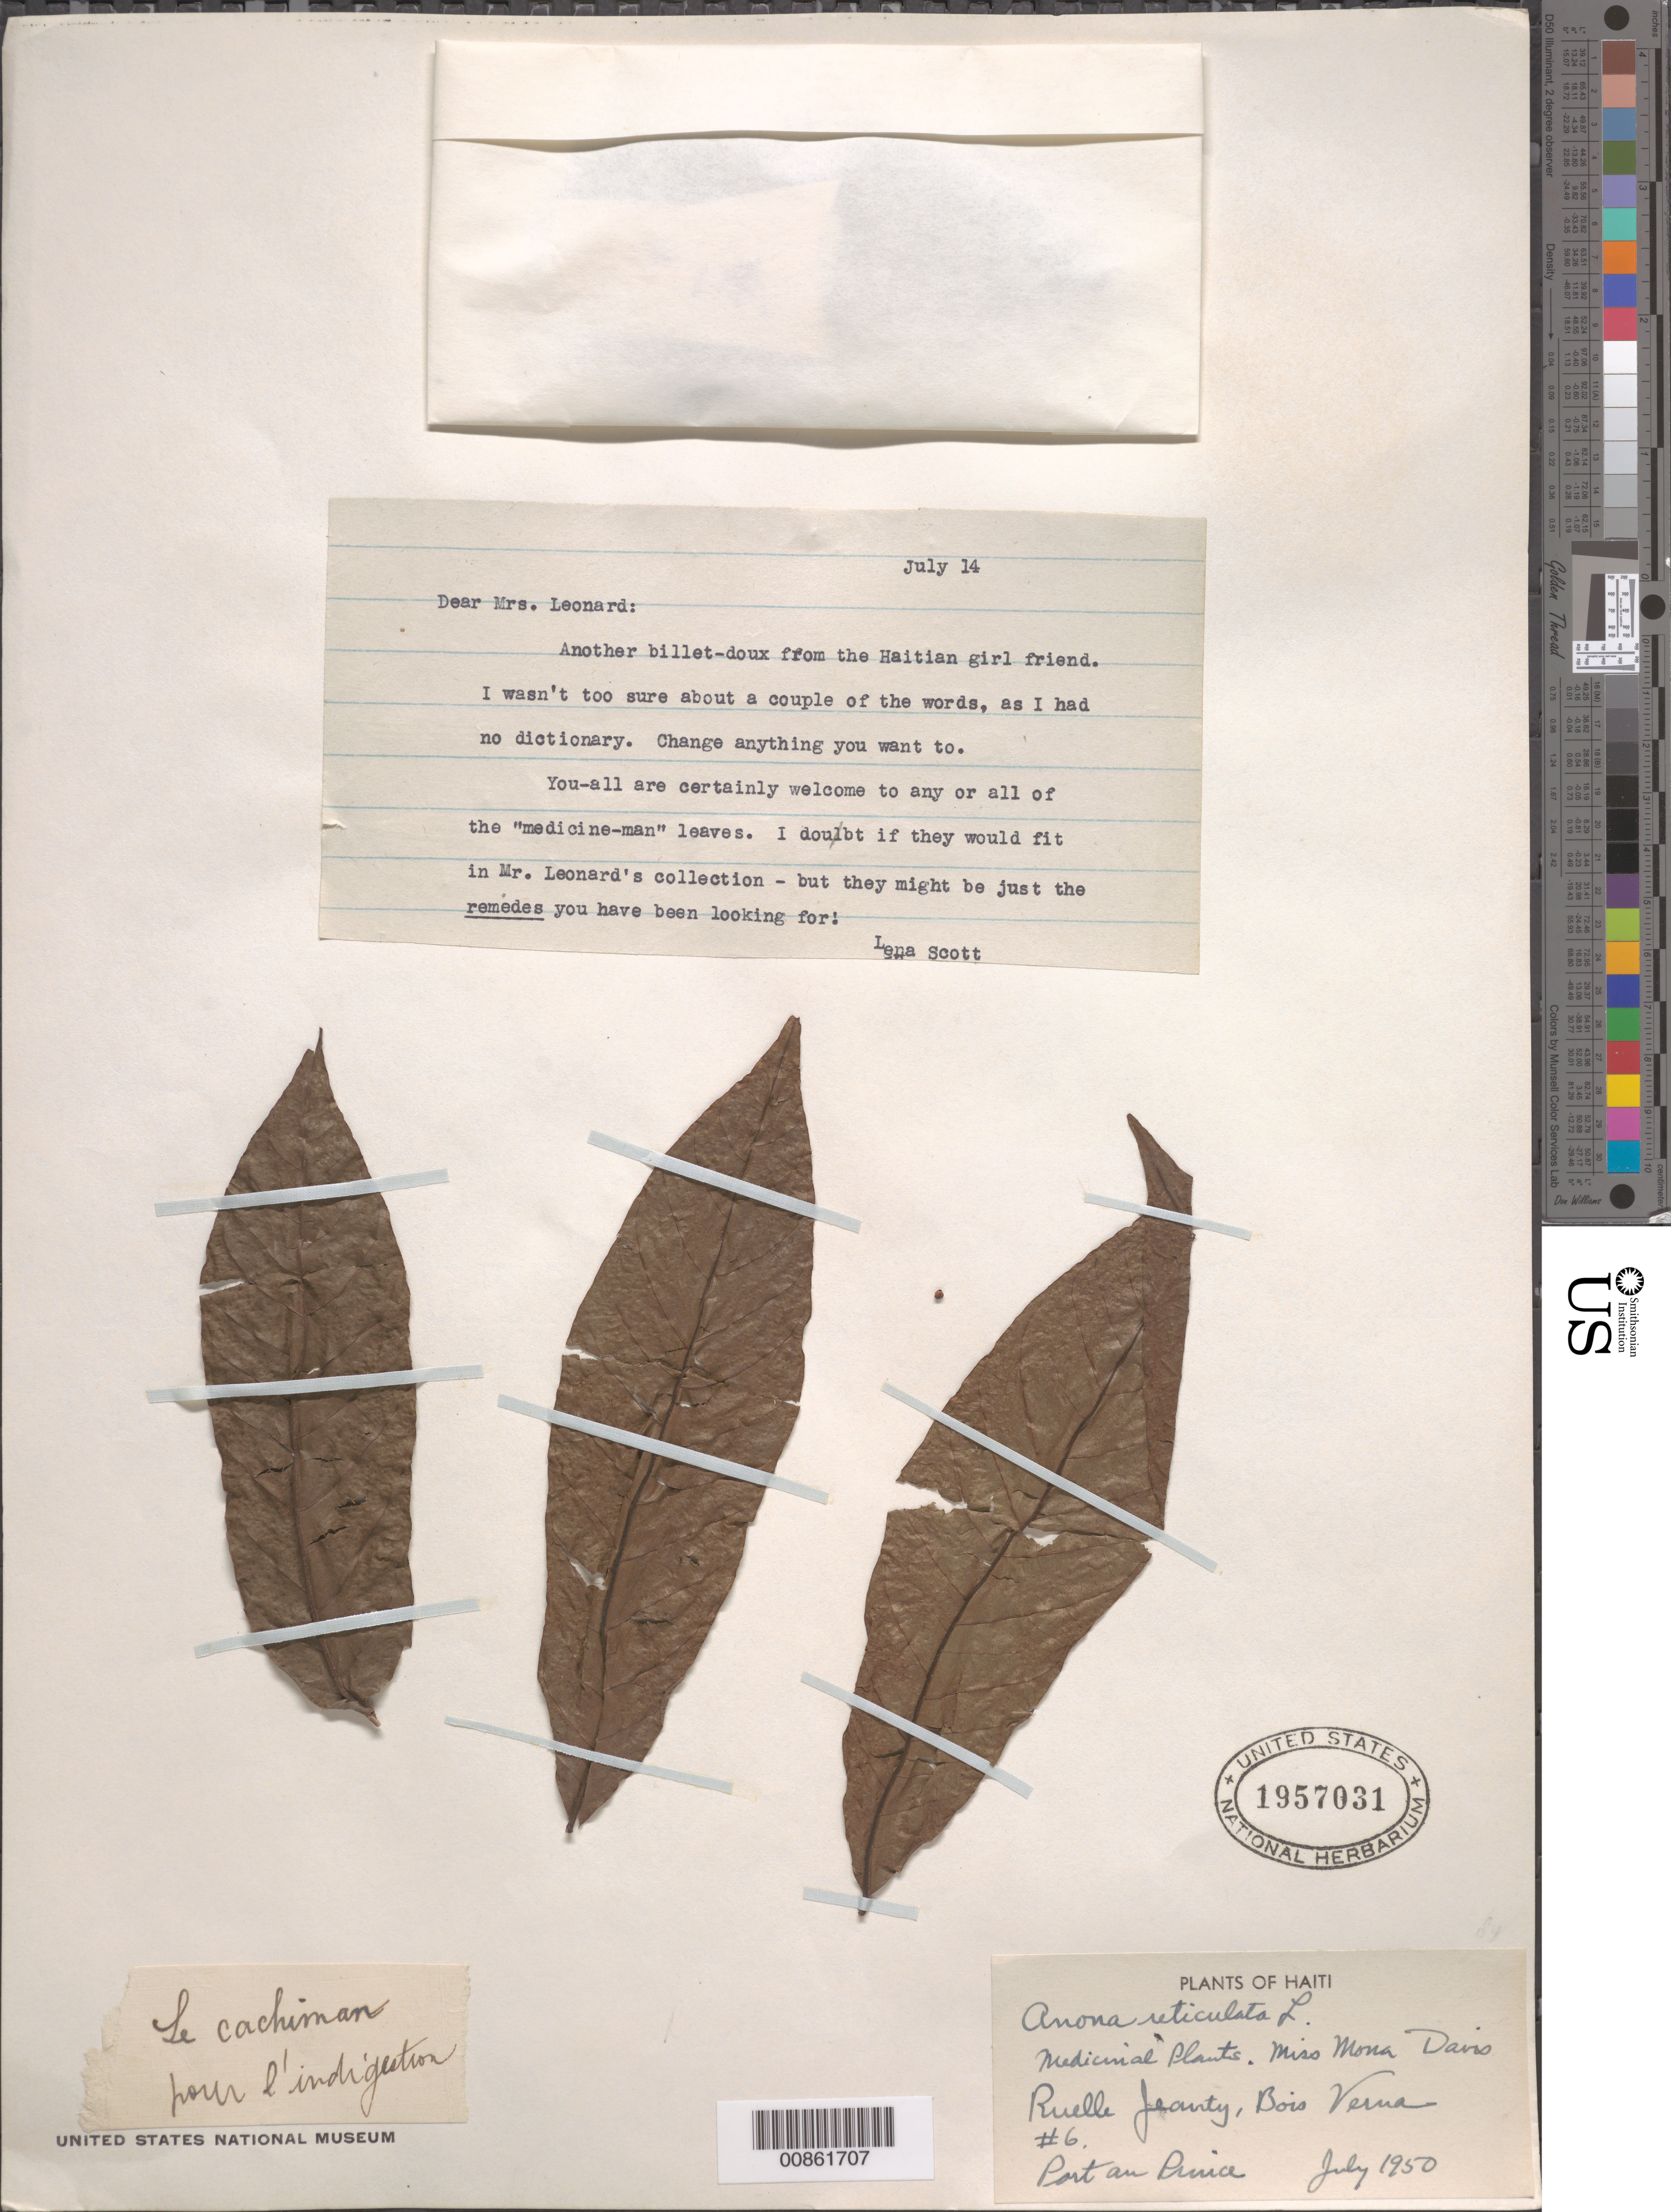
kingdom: Plantae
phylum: Tracheophyta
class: Magnoliopsida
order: Magnoliales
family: Annonaceae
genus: Annona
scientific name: Annona reticulata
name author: L.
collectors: M. Davis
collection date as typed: Jul 1950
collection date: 1950-07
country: Haiti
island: Hispaniola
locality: Port au Prince.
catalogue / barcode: US 1957031